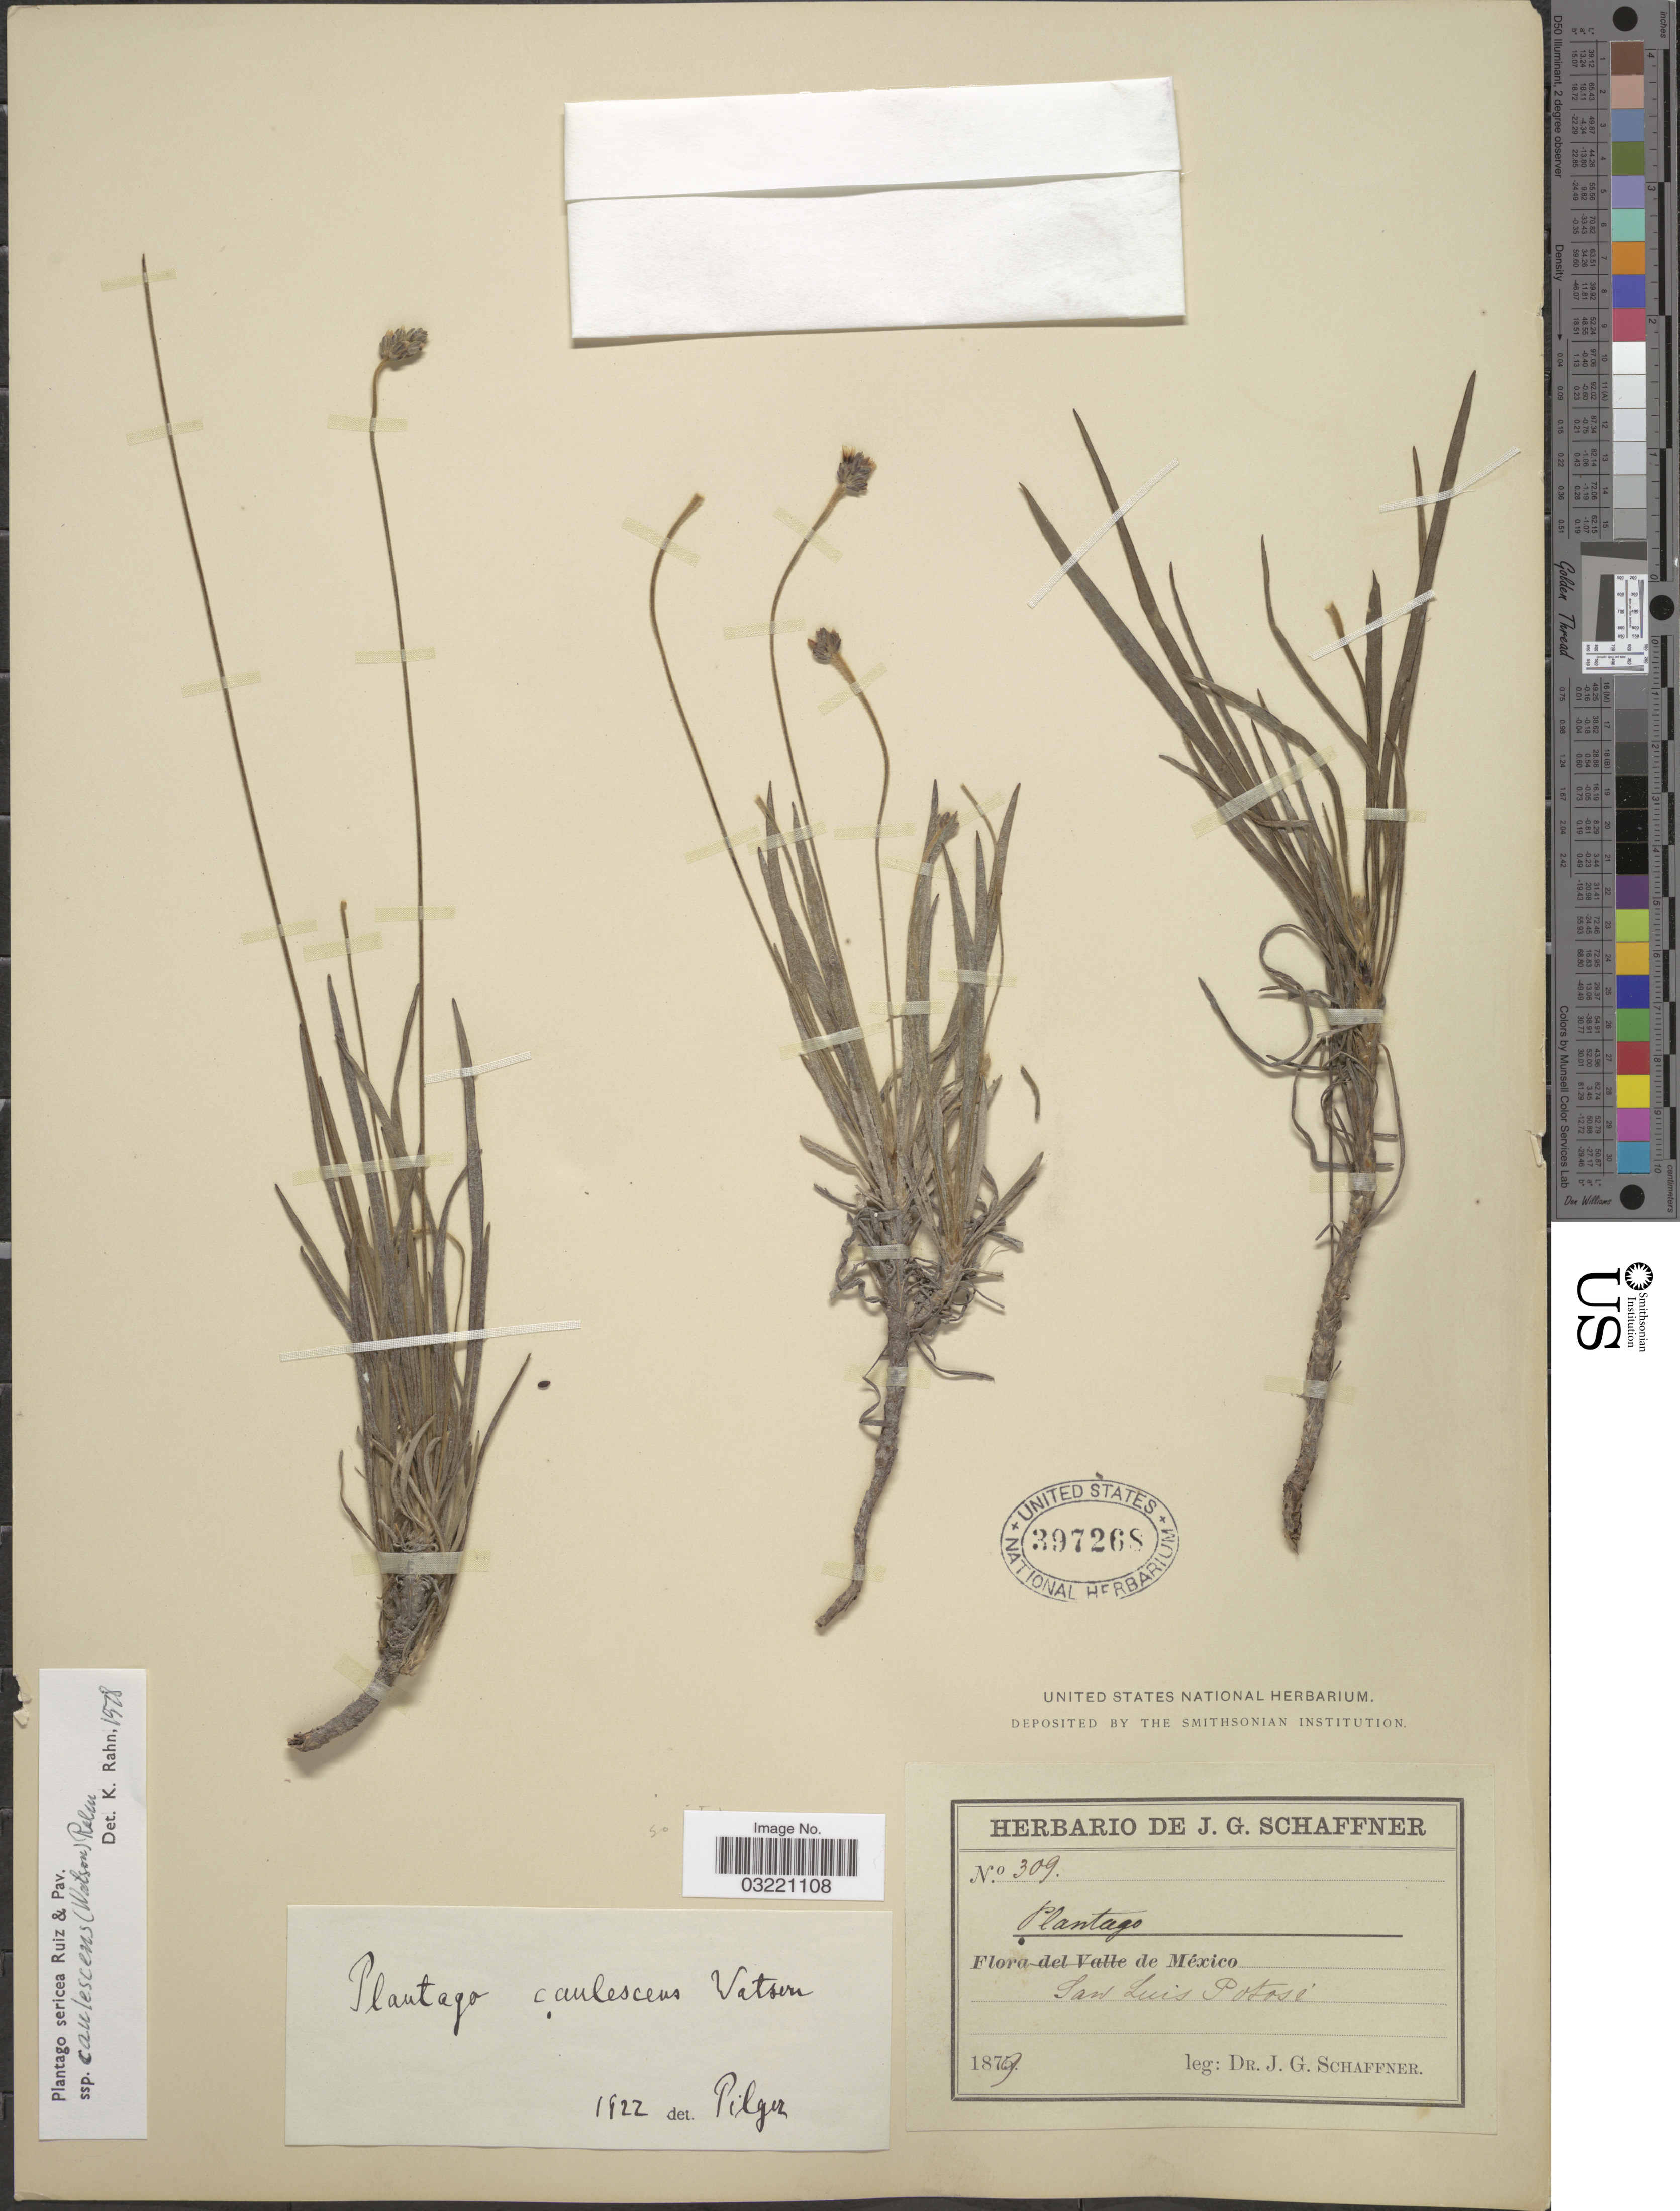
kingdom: Plantae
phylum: Tracheophyta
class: Magnoliopsida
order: Lamiales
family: Plantaginaceae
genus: Plantago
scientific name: Plantago sericea subsp. caulescens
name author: (S. Watson) Rahn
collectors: J. G. Schaffner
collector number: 309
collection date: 1879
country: Mexico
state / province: San Luis Potosí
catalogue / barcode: US 397268